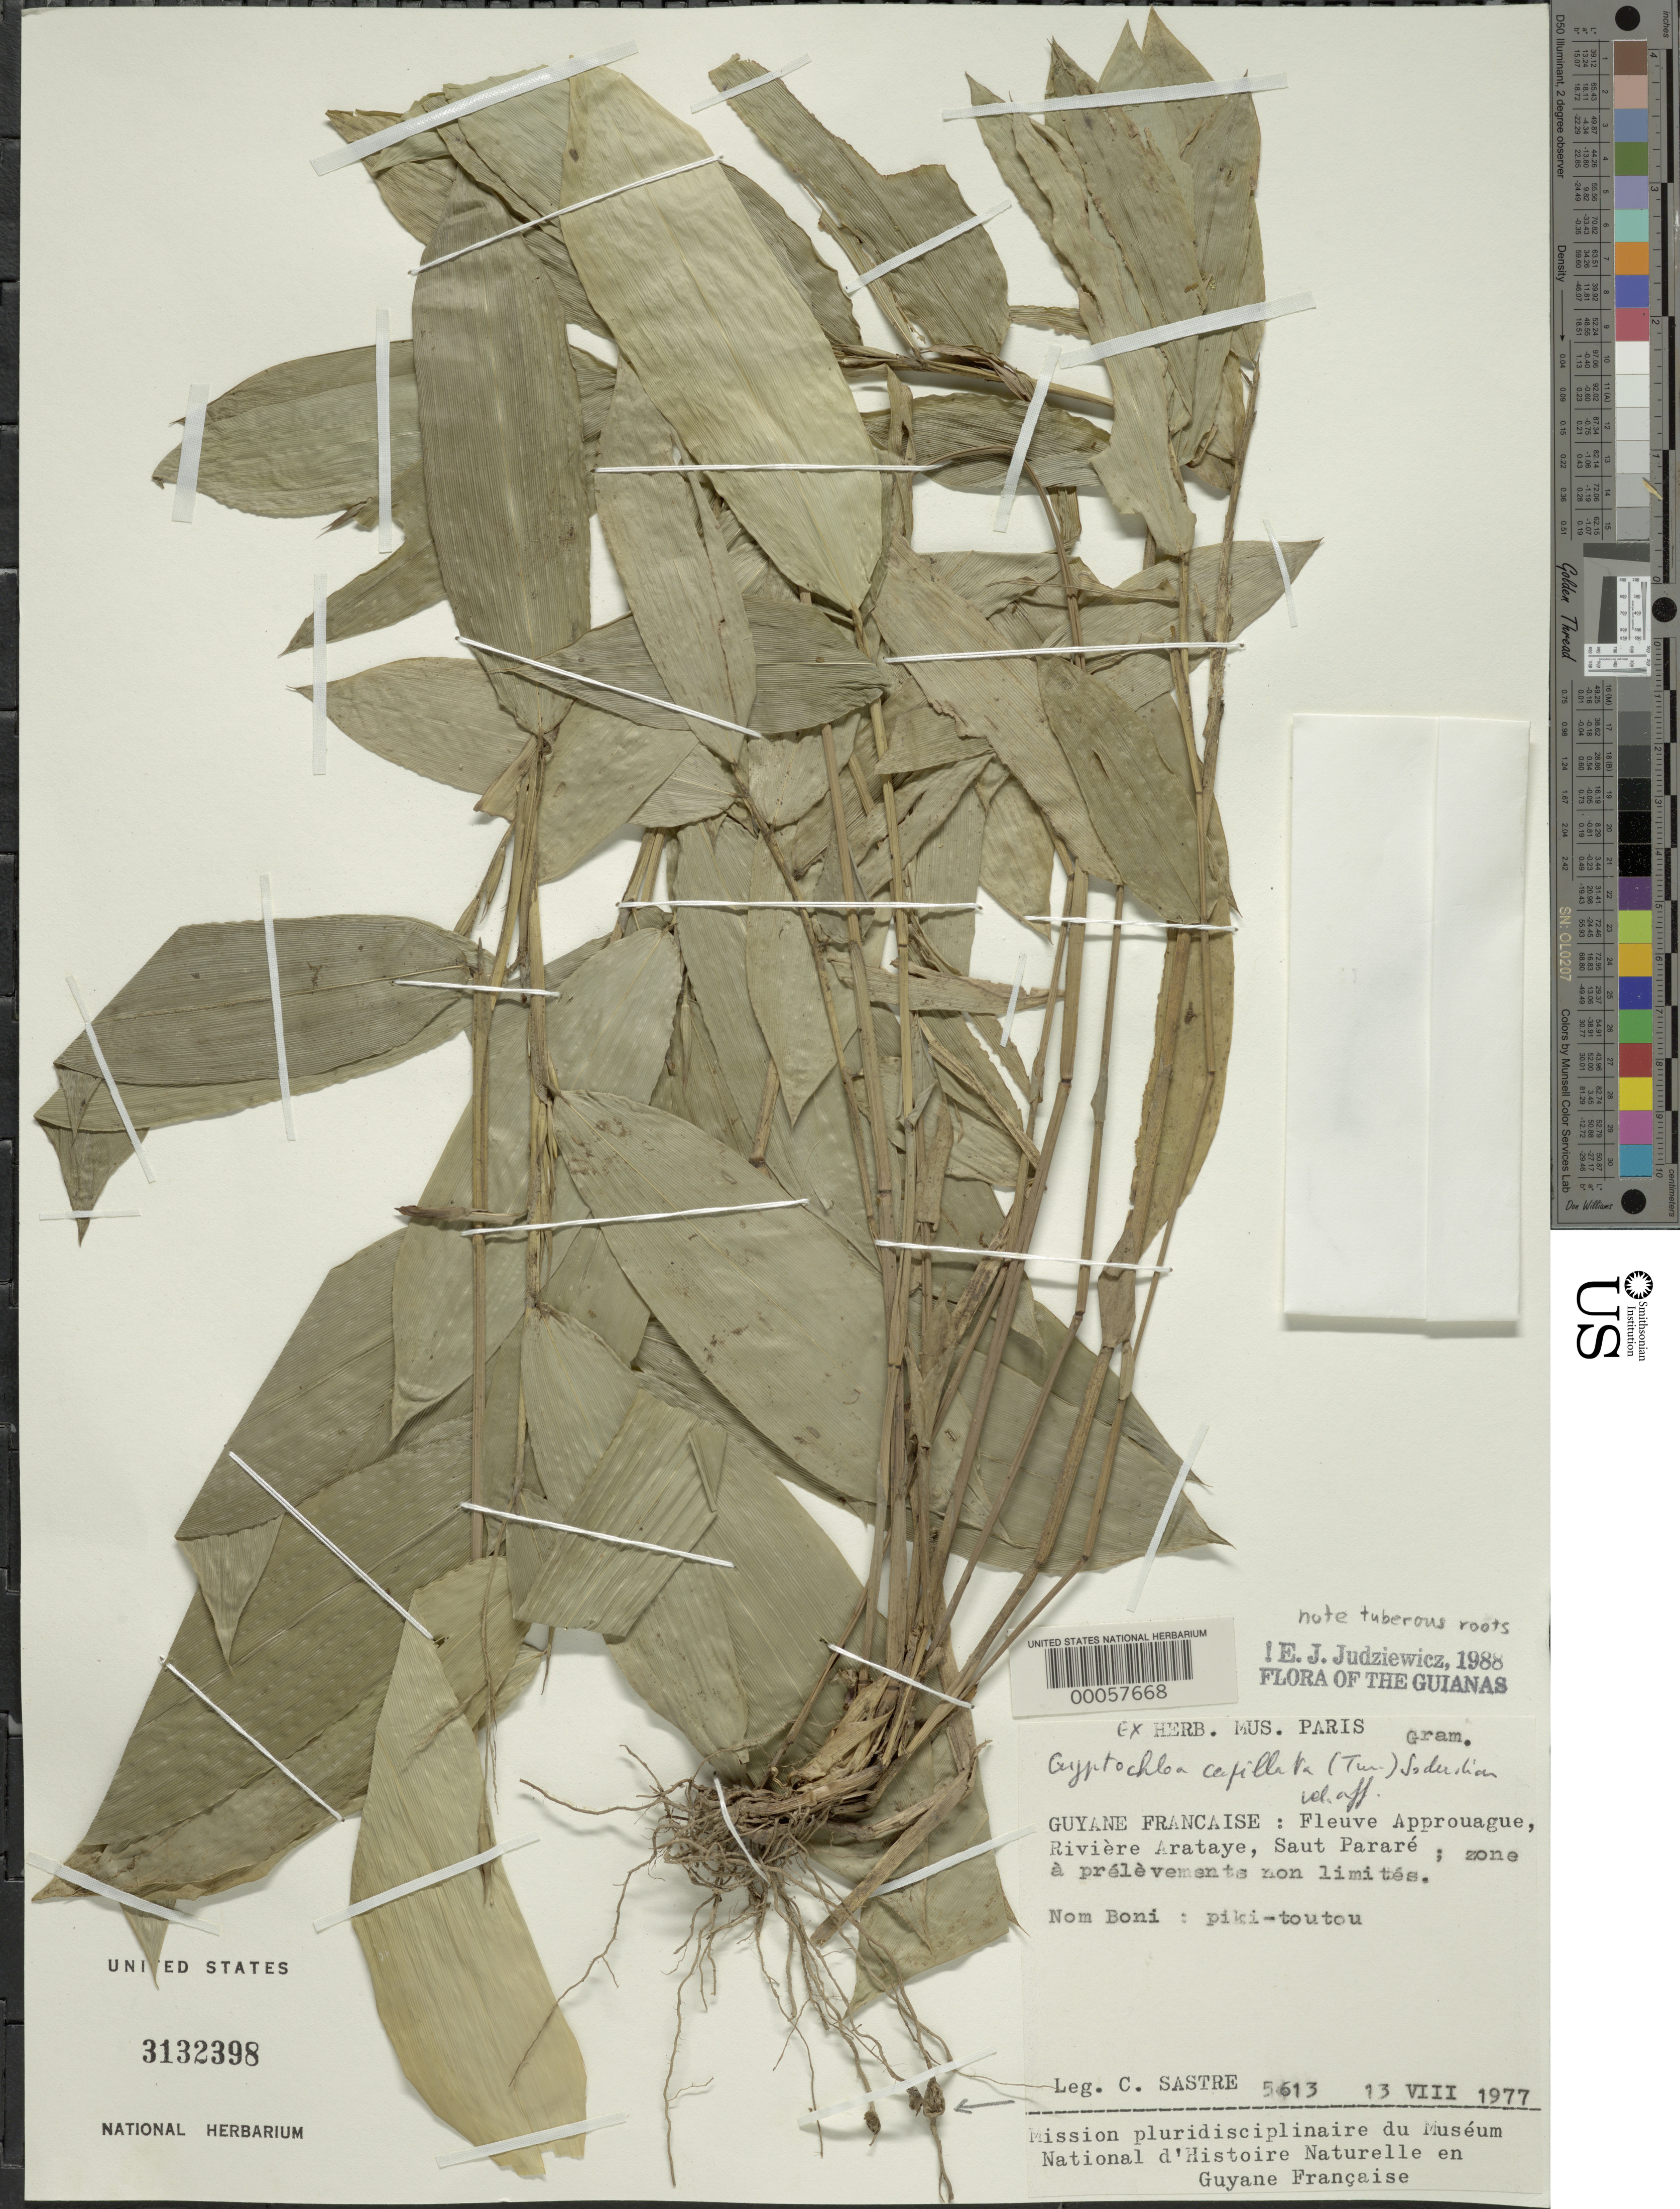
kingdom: Plantae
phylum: Tracheophyta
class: Liliopsida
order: Poales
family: Poaceae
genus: Cryptochloa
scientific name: Cryptochloa capillata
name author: (Trin.) Soderstr.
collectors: C. H. L. Sastre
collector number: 5613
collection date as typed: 13 Aug 1977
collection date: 1977-08-13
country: French Guiana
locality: Fleuve approuague, riviere arataye, saut parare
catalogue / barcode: US 3132398